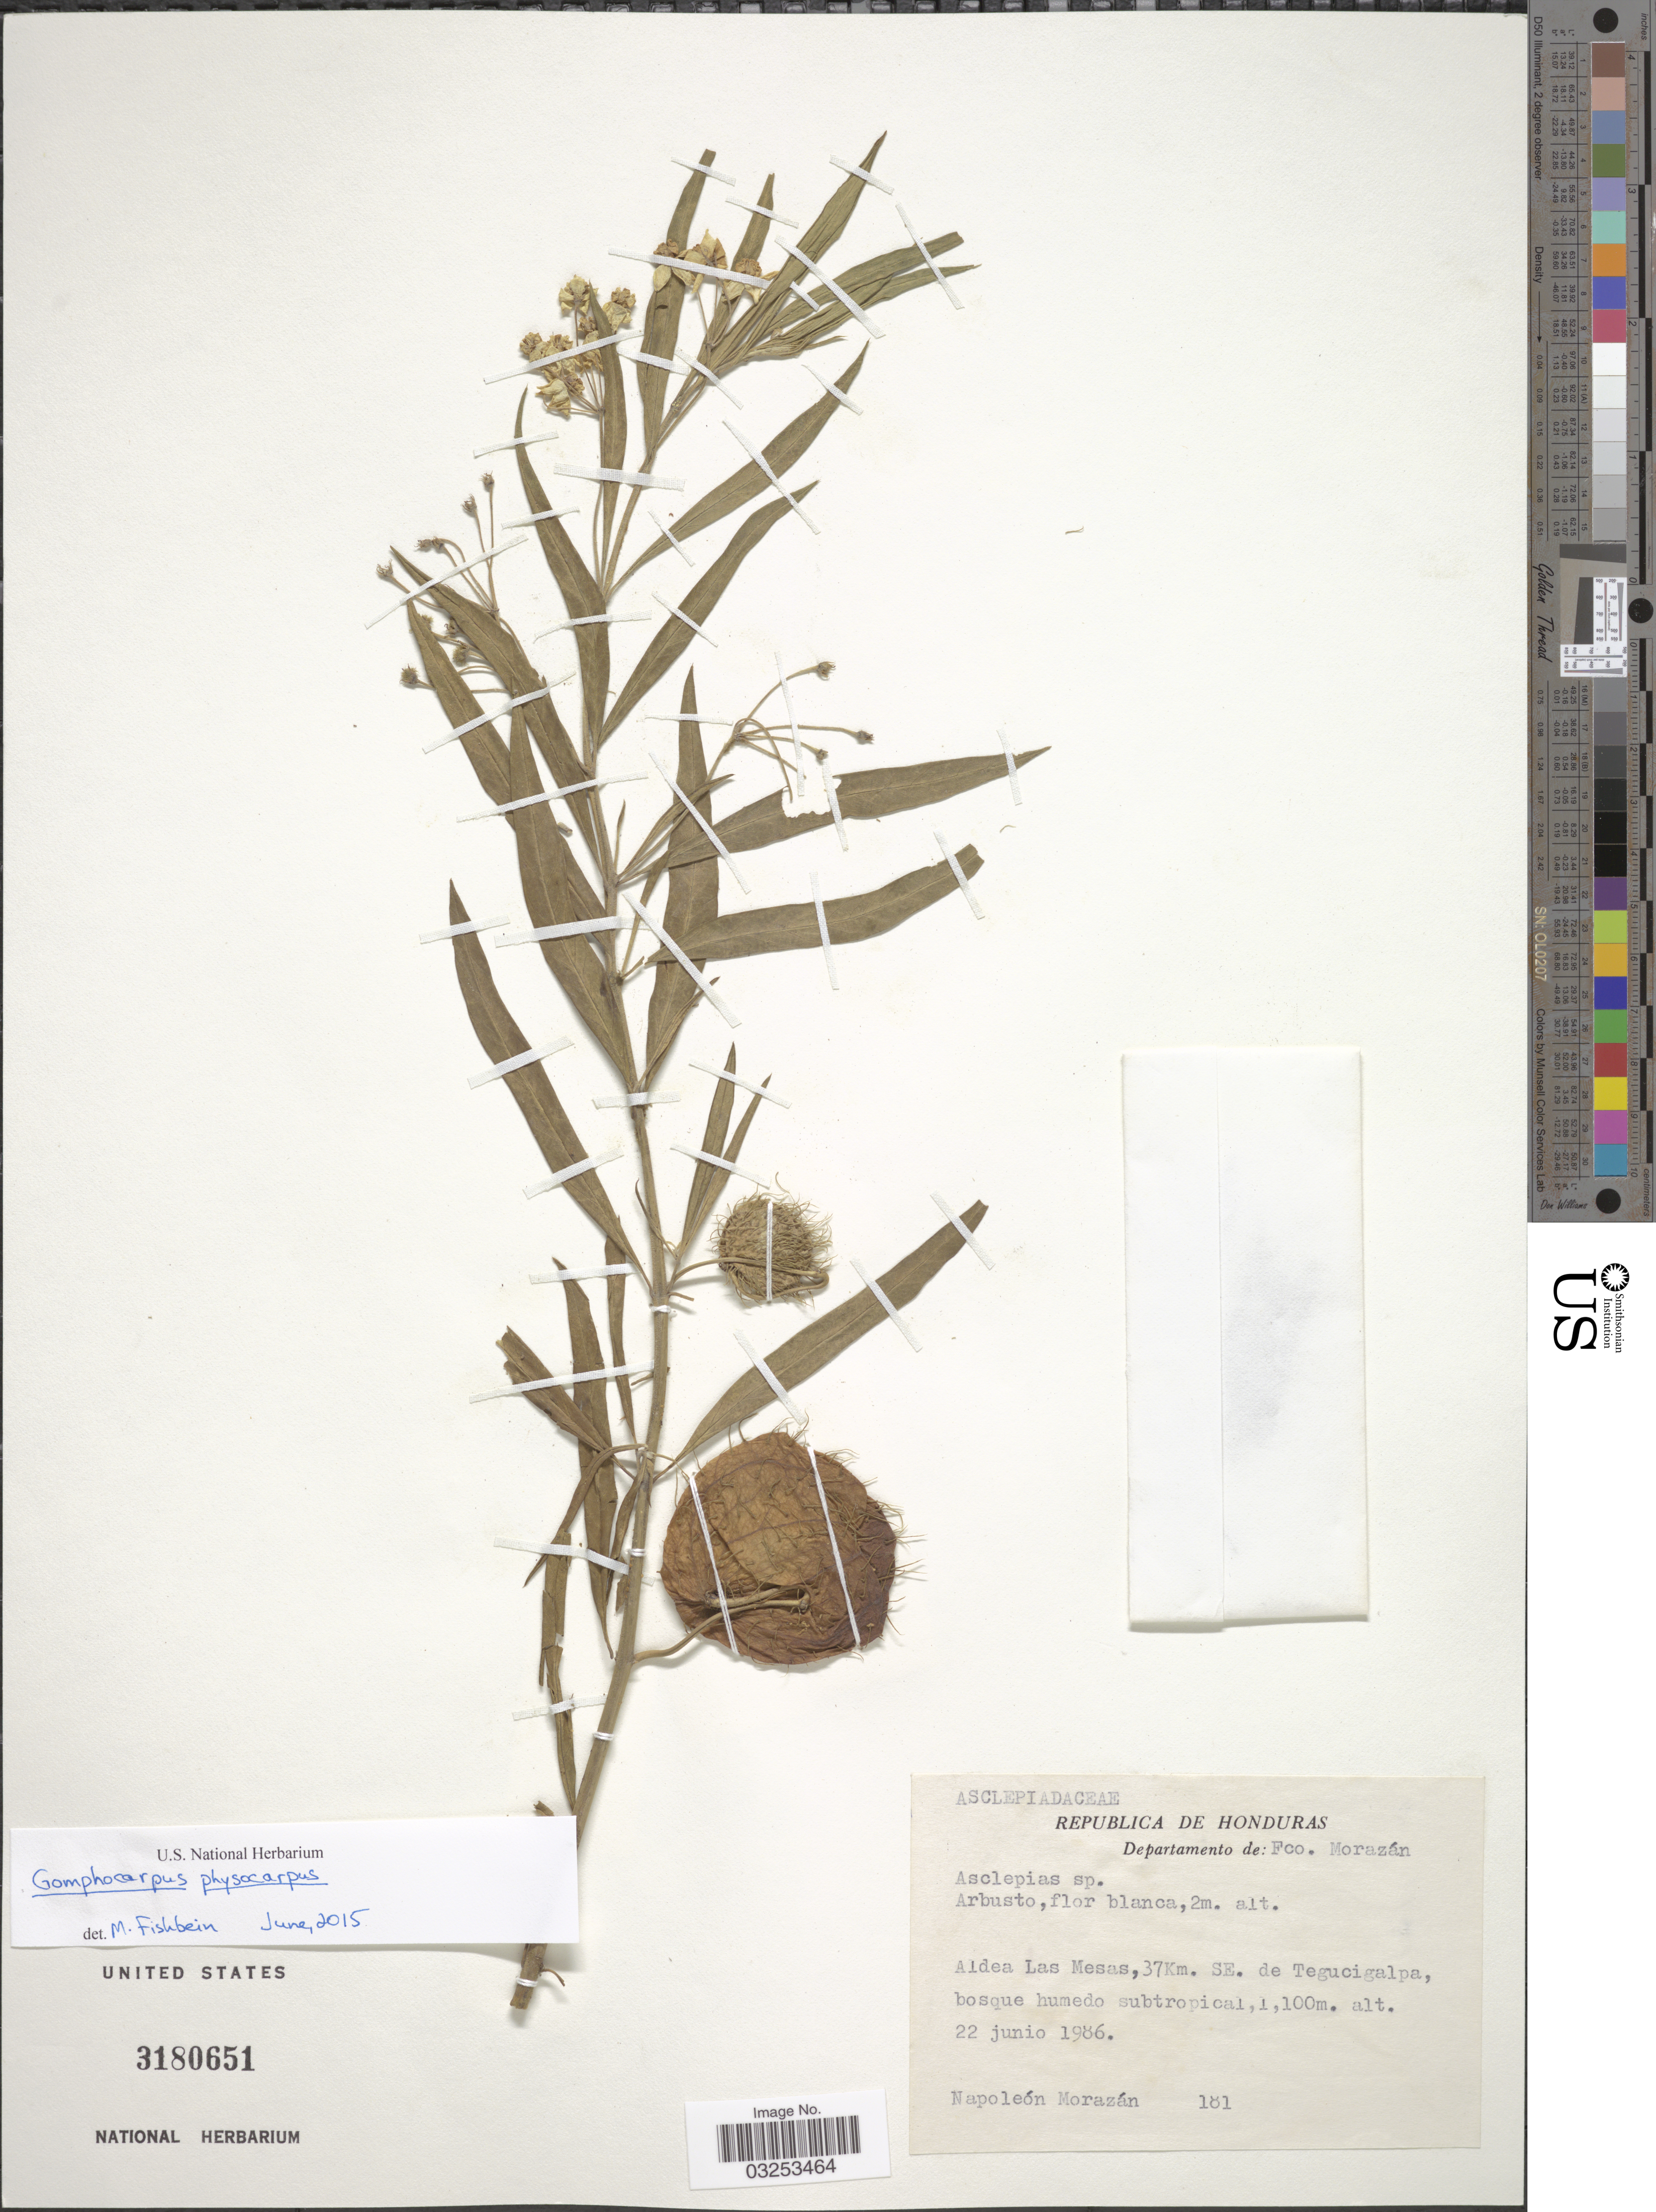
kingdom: Plantae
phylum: Tracheophyta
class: Magnoliopsida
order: Gentianales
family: Apocynaceae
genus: Gomphocarpus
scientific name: Gomphocarpus physocarpus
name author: E. Mey.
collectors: N. Morazan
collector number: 181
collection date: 1986-06-22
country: Honduras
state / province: Fco. Morazán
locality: Departamento de : Fco. Morazán. Aldea Las Mesas, 37Km. SE. de Tegucigalpa.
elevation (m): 1100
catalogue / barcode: US 3180651